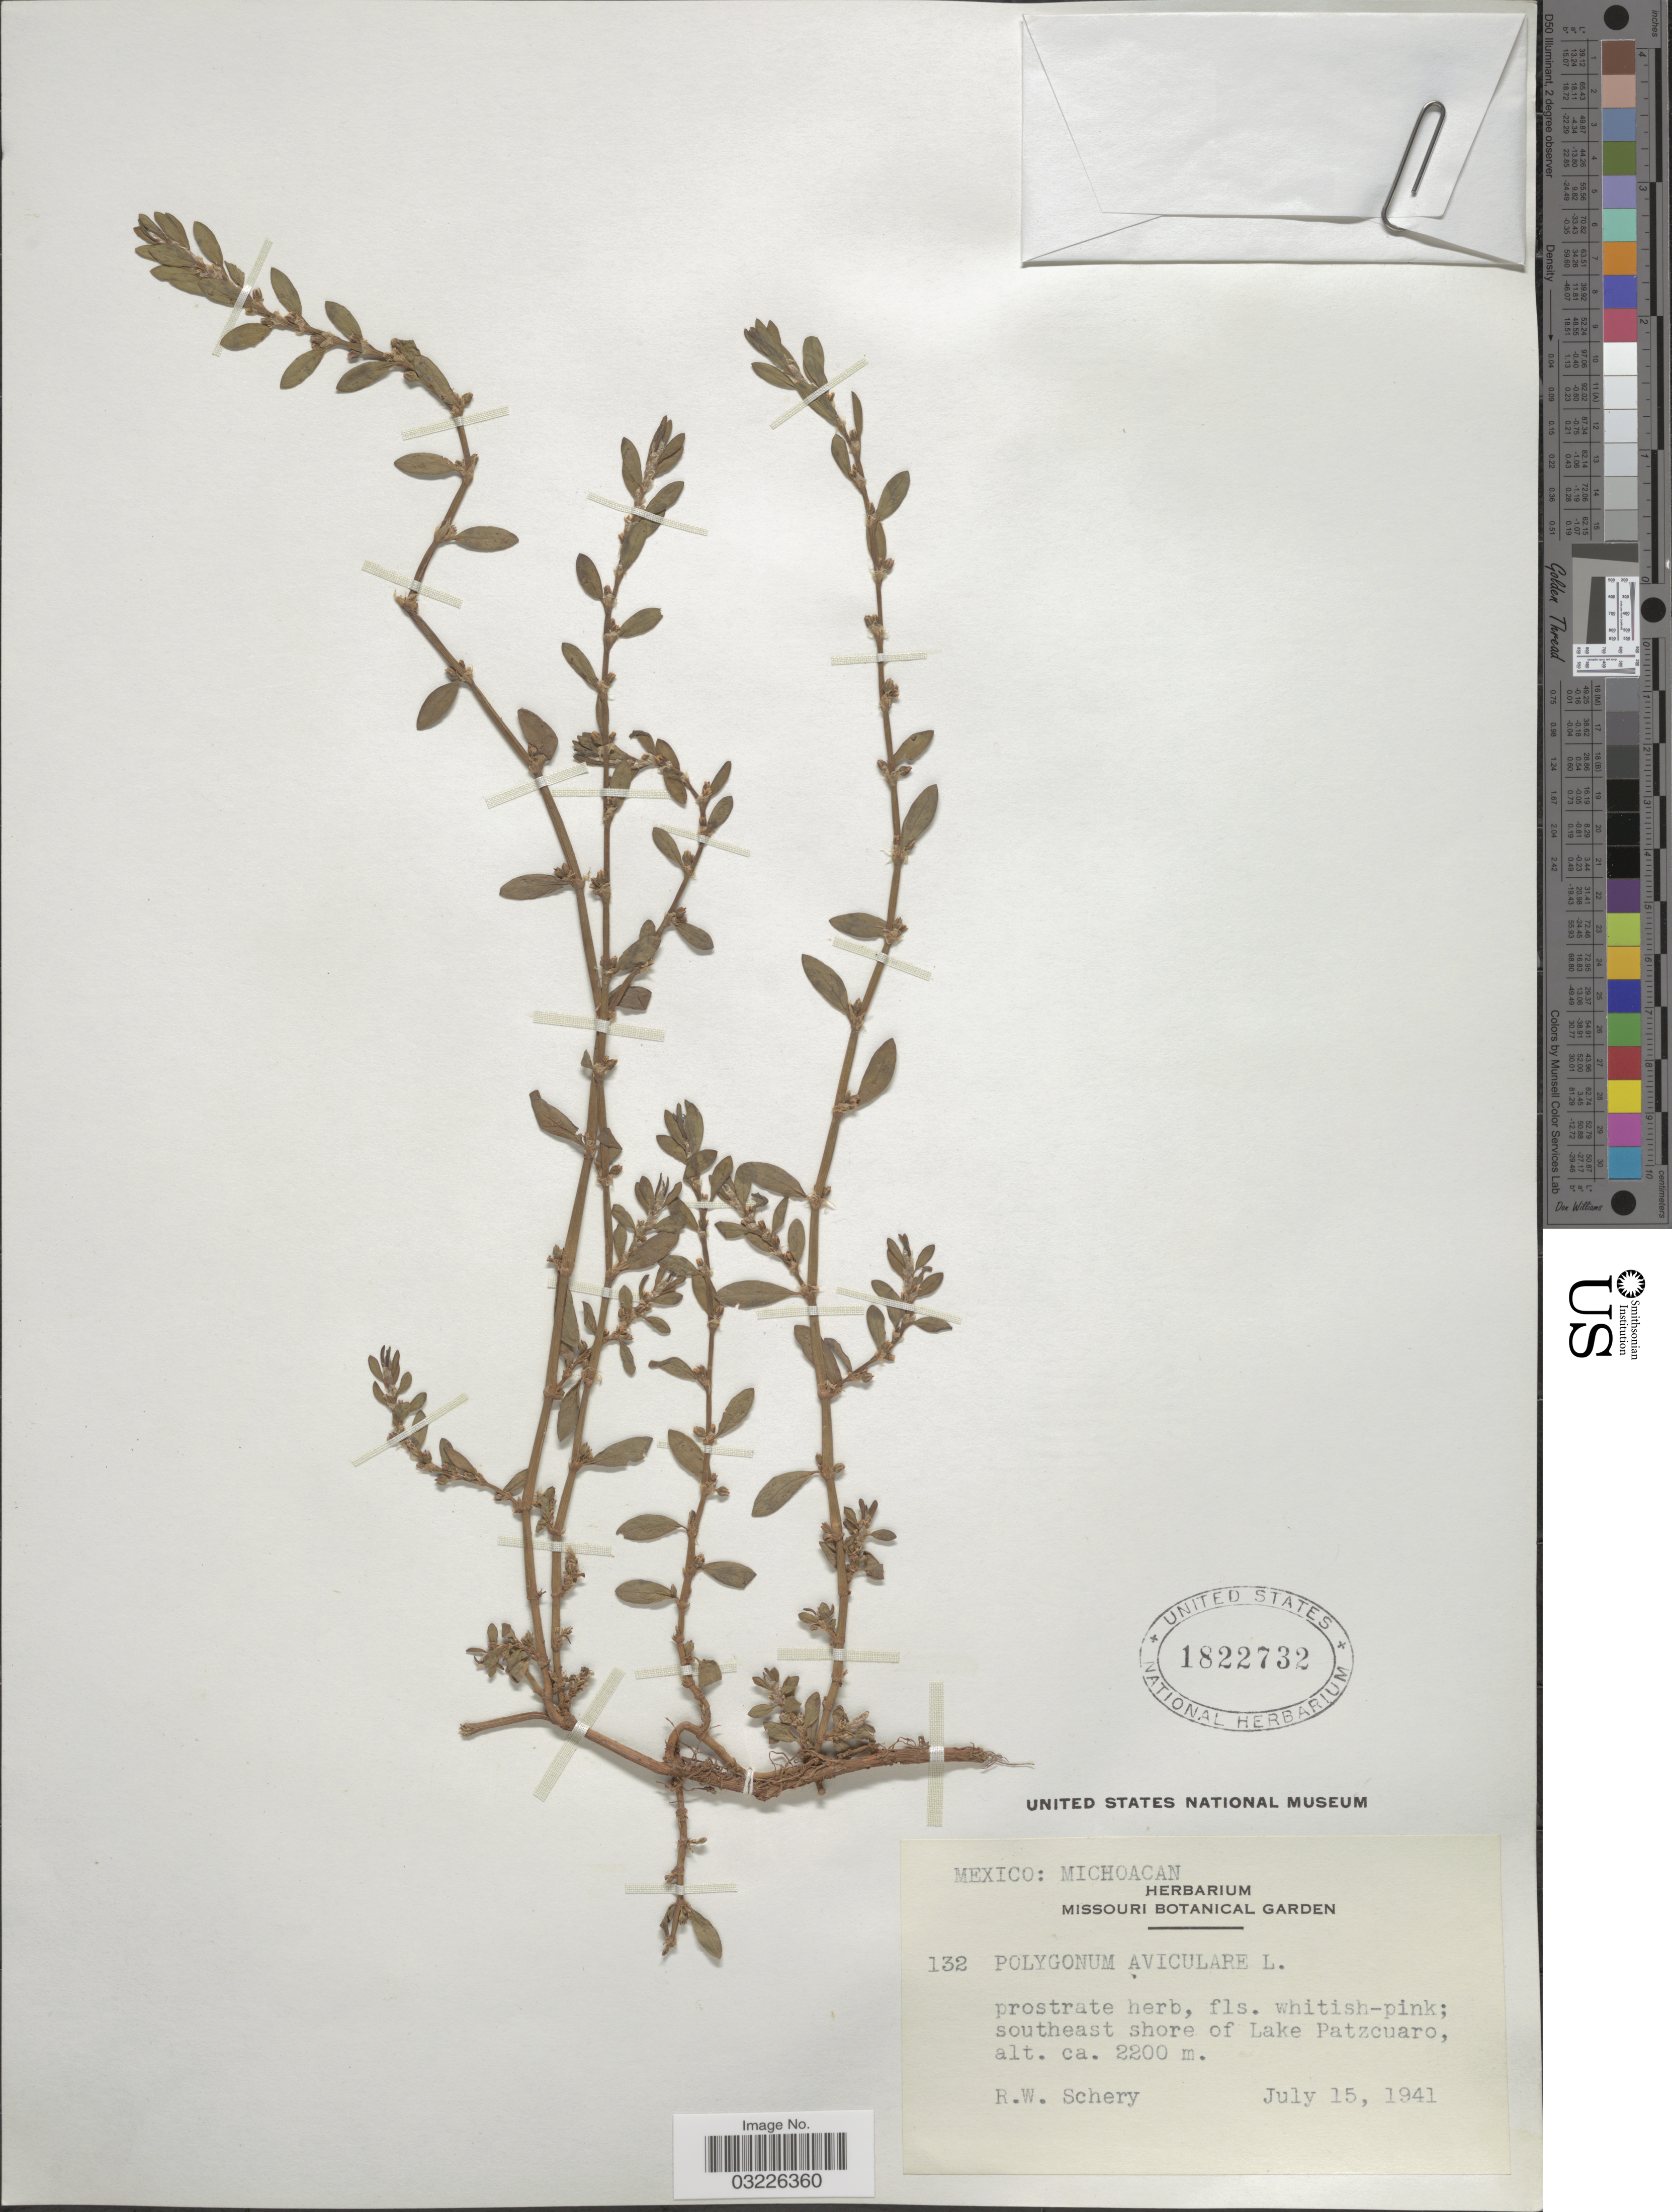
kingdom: Plantae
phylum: Tracheophyta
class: Magnoliopsida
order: Caryophyllales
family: Polygonaceae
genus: Polygonum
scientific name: Polygonum aviculare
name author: L.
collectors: R. W. Schery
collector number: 132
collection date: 1941-07-15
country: Mexico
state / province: Michoacán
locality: Southeast shore of Lake Patzcuaro.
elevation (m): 2200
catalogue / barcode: US 1822732